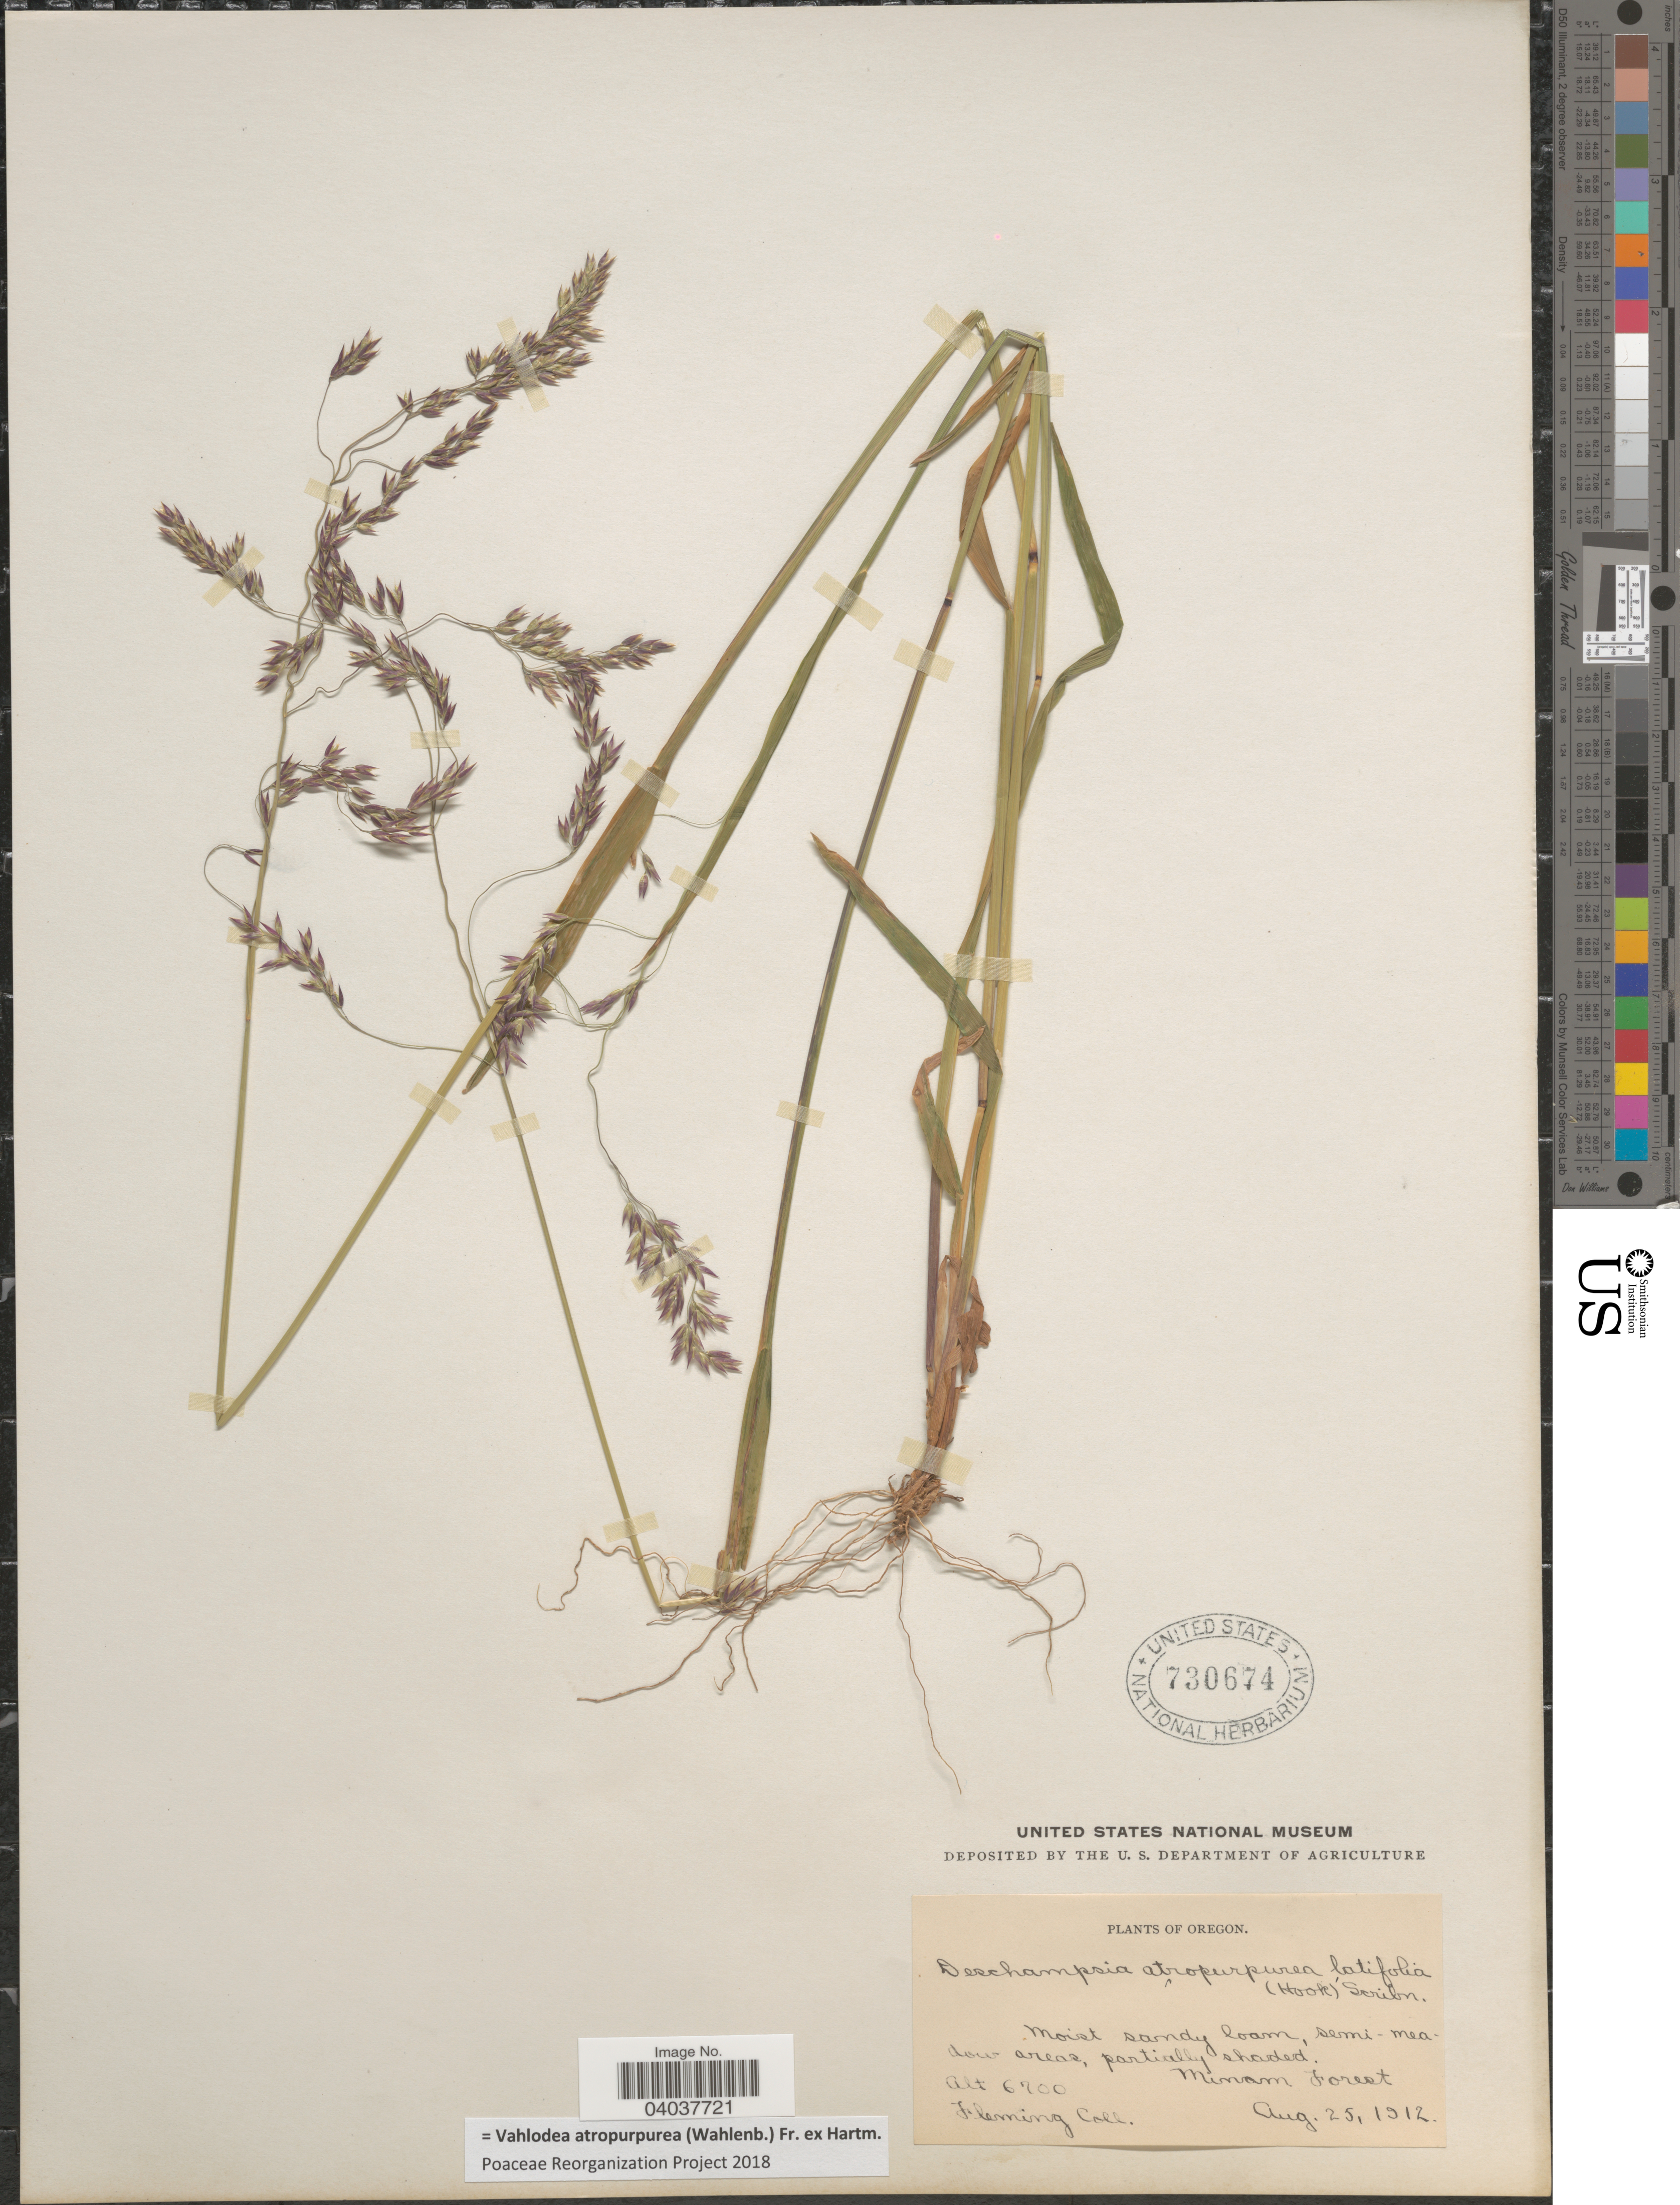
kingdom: Plantae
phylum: Tracheophyta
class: Liliopsida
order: Poales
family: Poaceae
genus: Vahlodea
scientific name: Vahlodea atropurpurea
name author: (Wahlenb.) Fr. ex Hartm.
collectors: -. Fleming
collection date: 1912-08-25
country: United States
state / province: Oregon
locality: Minam Forest.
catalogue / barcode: US 730674